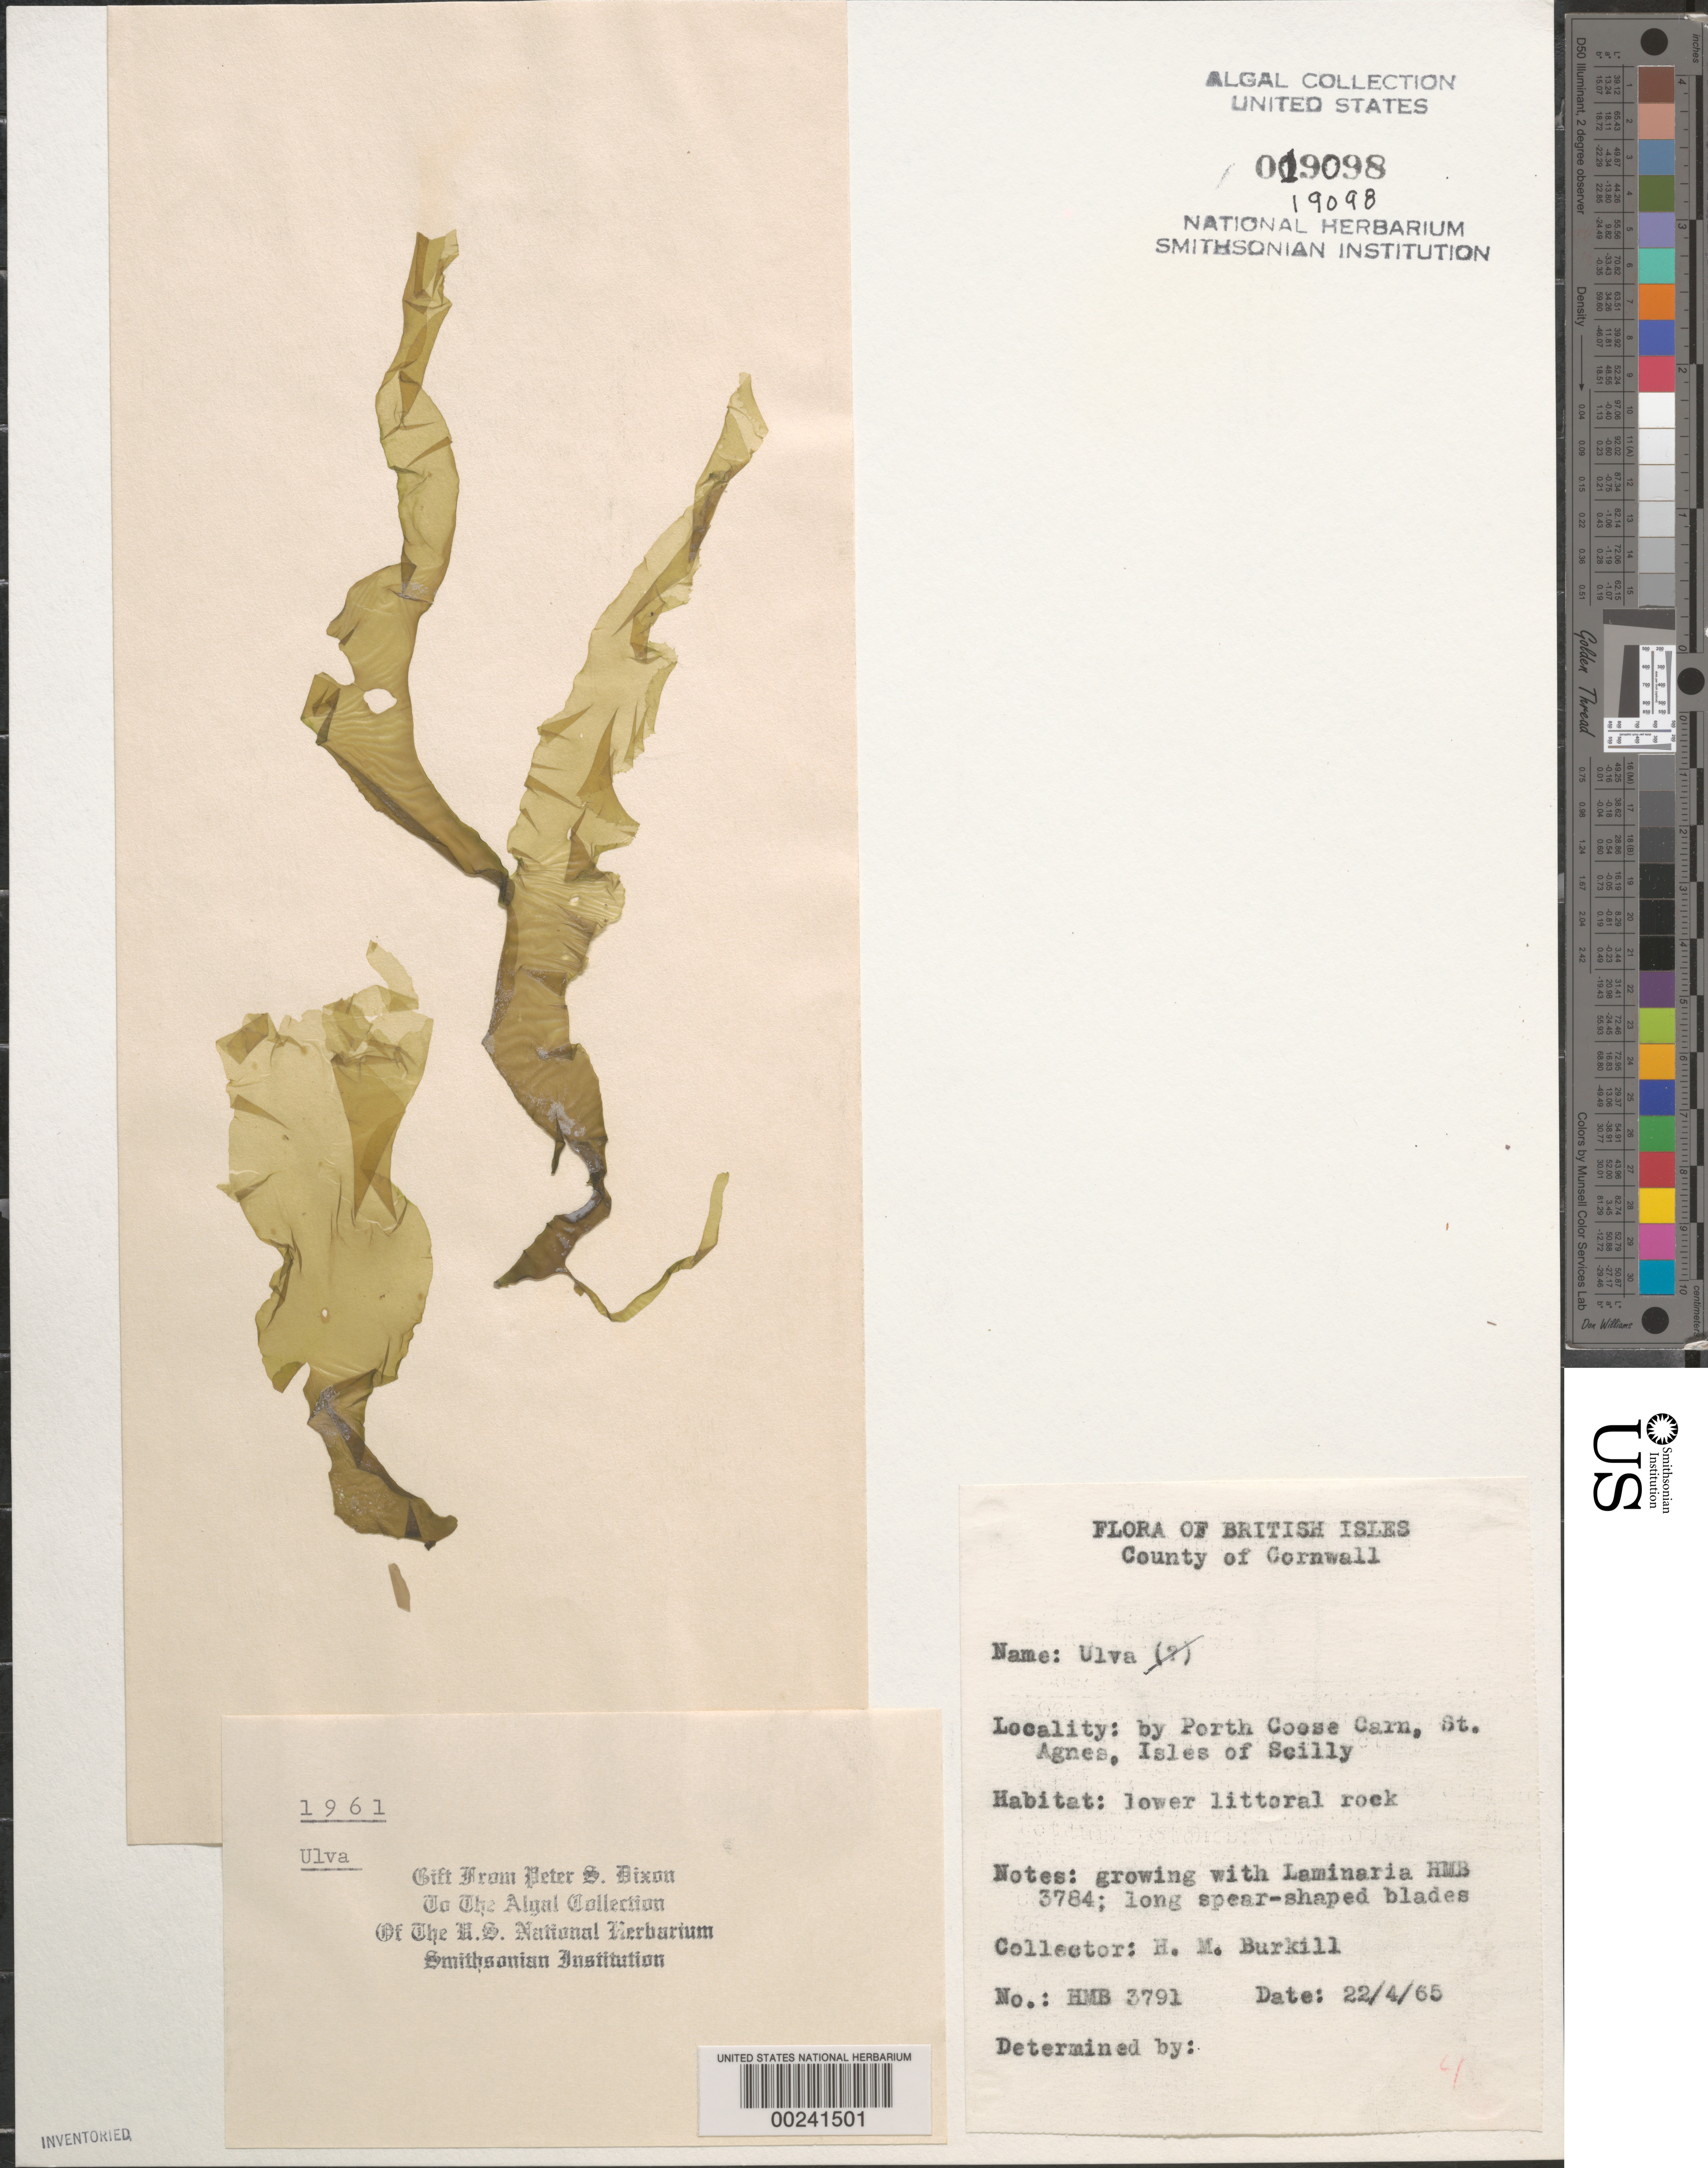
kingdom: Plantae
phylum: Chlorophyta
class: Ulvophyceae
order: Ulvales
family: Ulvaceae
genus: Ulva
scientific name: Ulva sp.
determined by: Dixon, P. S.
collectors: H. M. Burkill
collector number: HMB 3791 & PSD 1961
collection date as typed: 22 Apr 1965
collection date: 1965-04-22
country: United Kingdom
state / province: England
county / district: Council of the Isles of Scilly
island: St. Agnes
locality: Porth Coose Carn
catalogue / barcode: US 19098